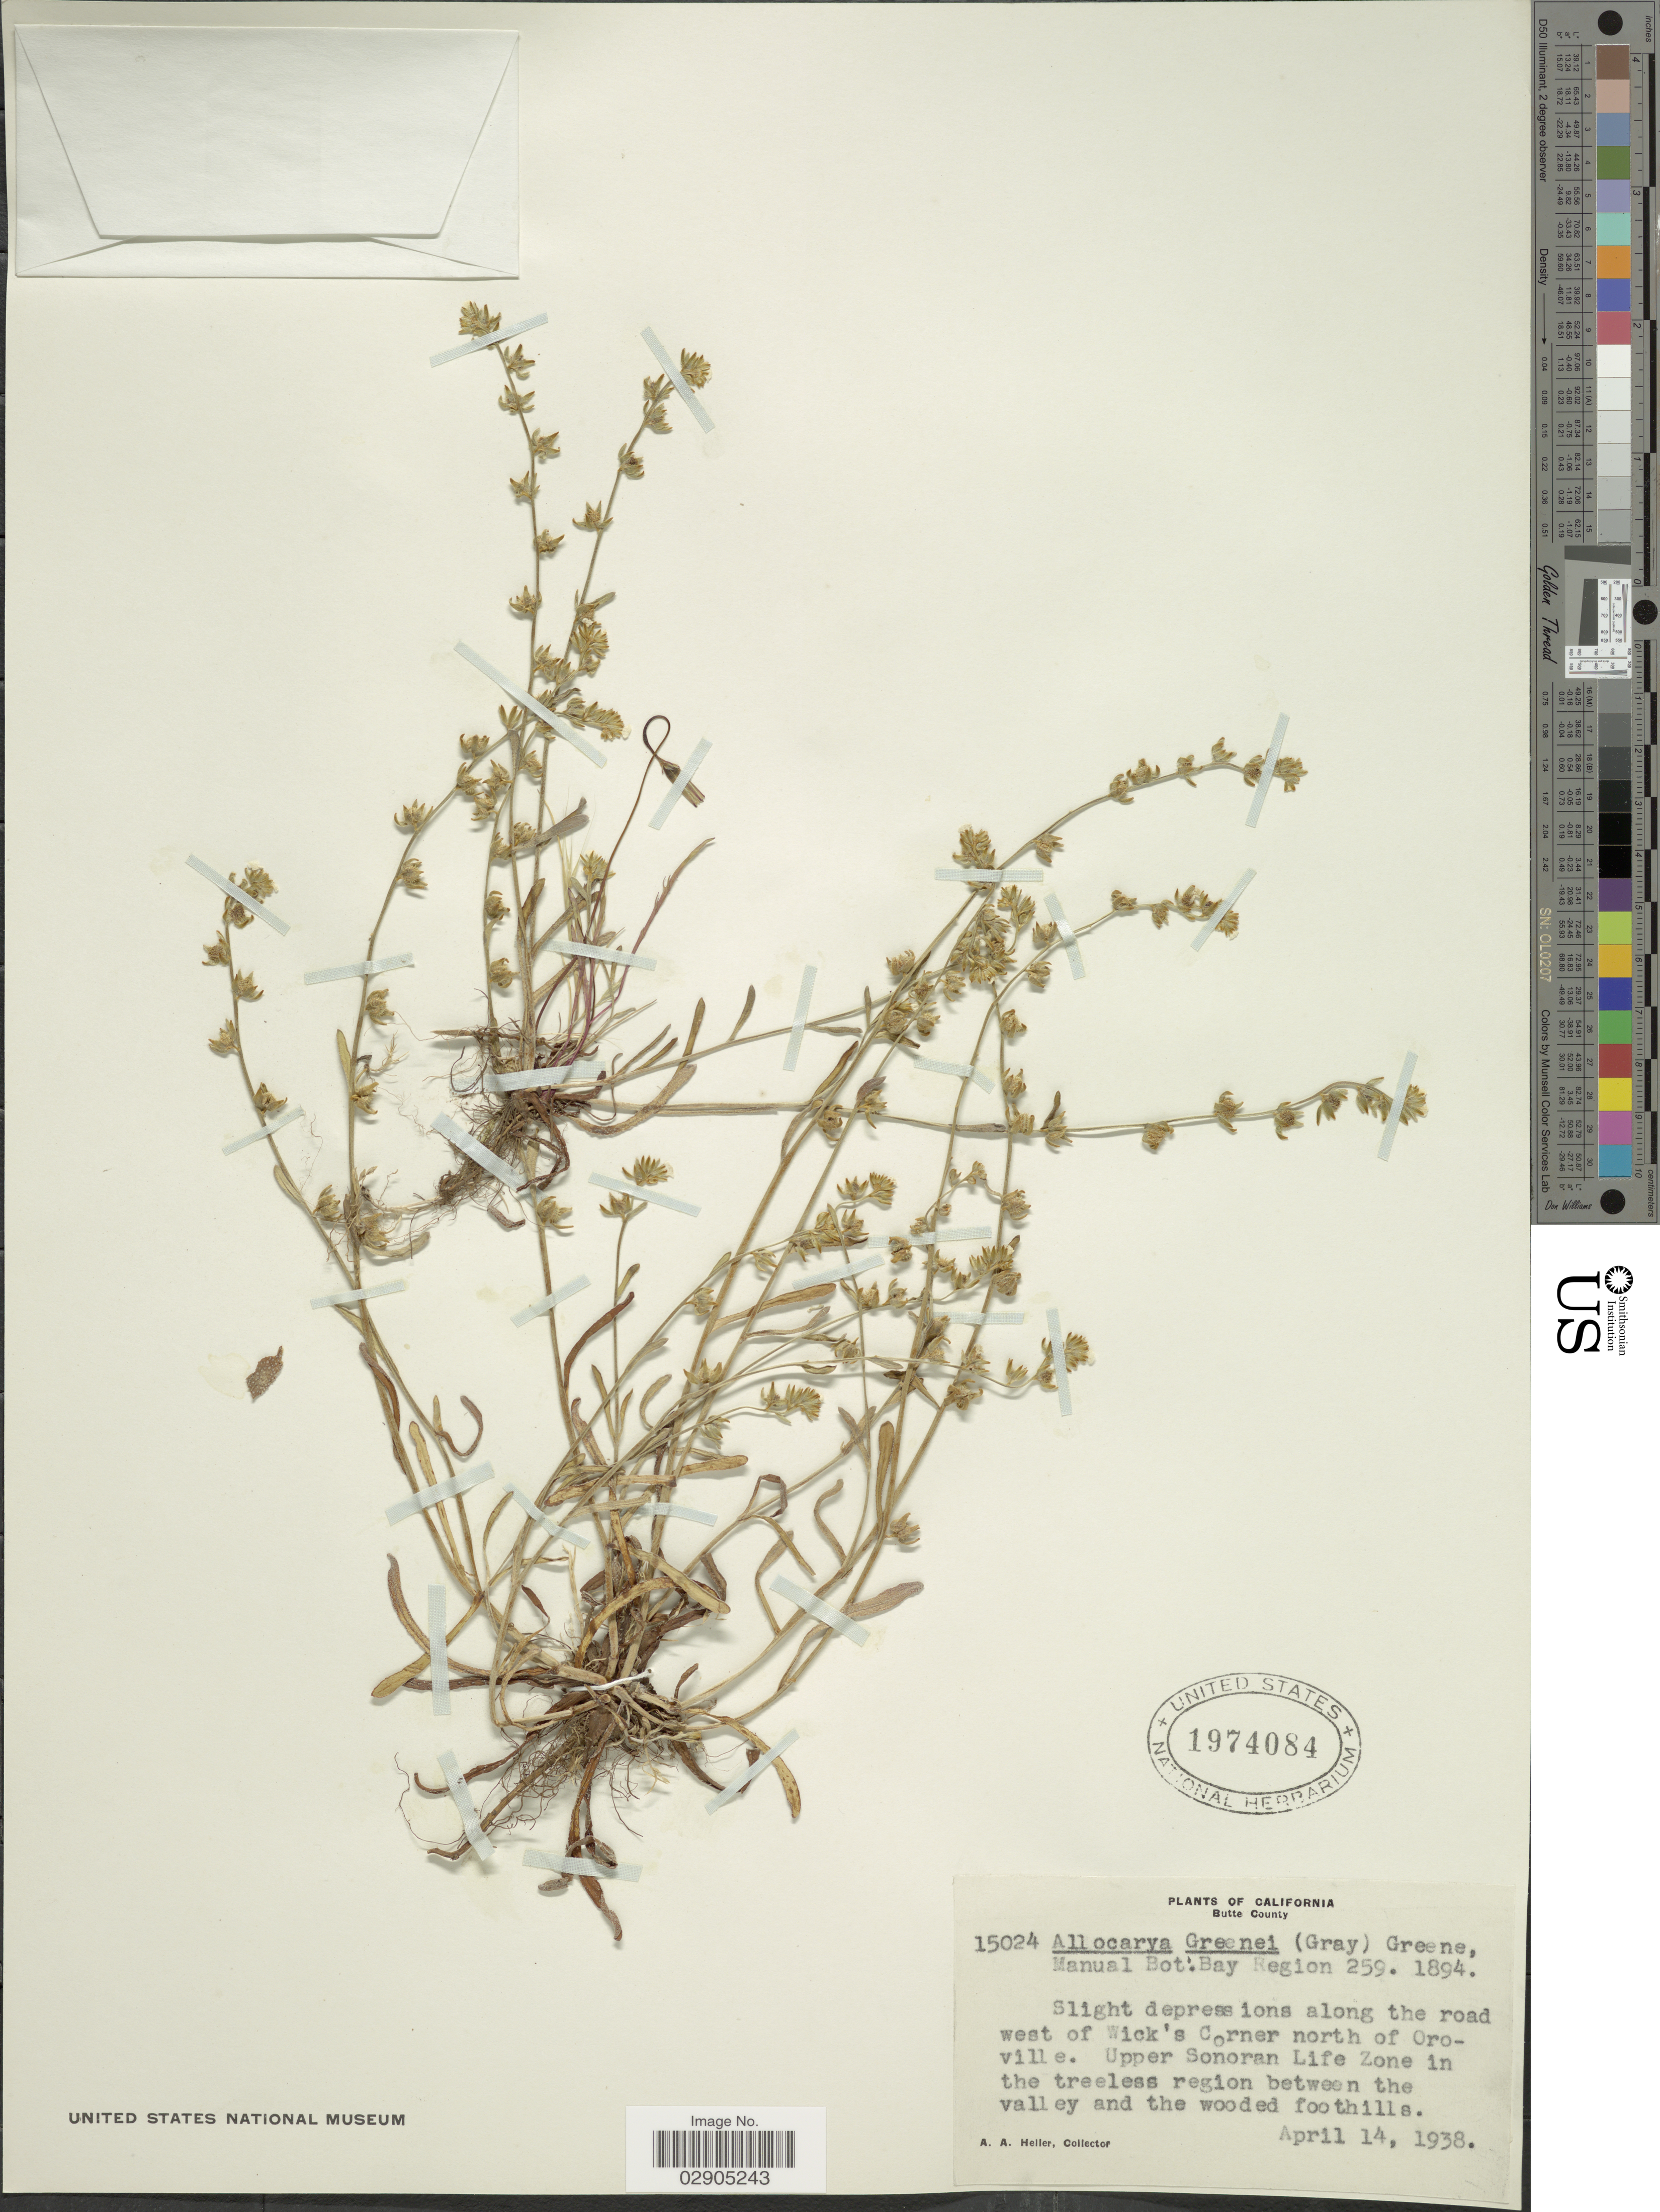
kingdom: Plantae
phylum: Tracheophyta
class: Magnoliopsida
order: Boraginales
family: Boraginaceae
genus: Allocarya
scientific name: Allocarya greenei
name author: (A. Gray) S.W. Greene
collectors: A. A. Heller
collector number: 15024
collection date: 1938-04-14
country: United States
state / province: California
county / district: Butte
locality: Butte County. Slight depressions along the road west of Wick's Corner north of Oroville. Upper Sonoran Life Zone in the treeless region between the valley and the wooded foothills.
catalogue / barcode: US 1974084